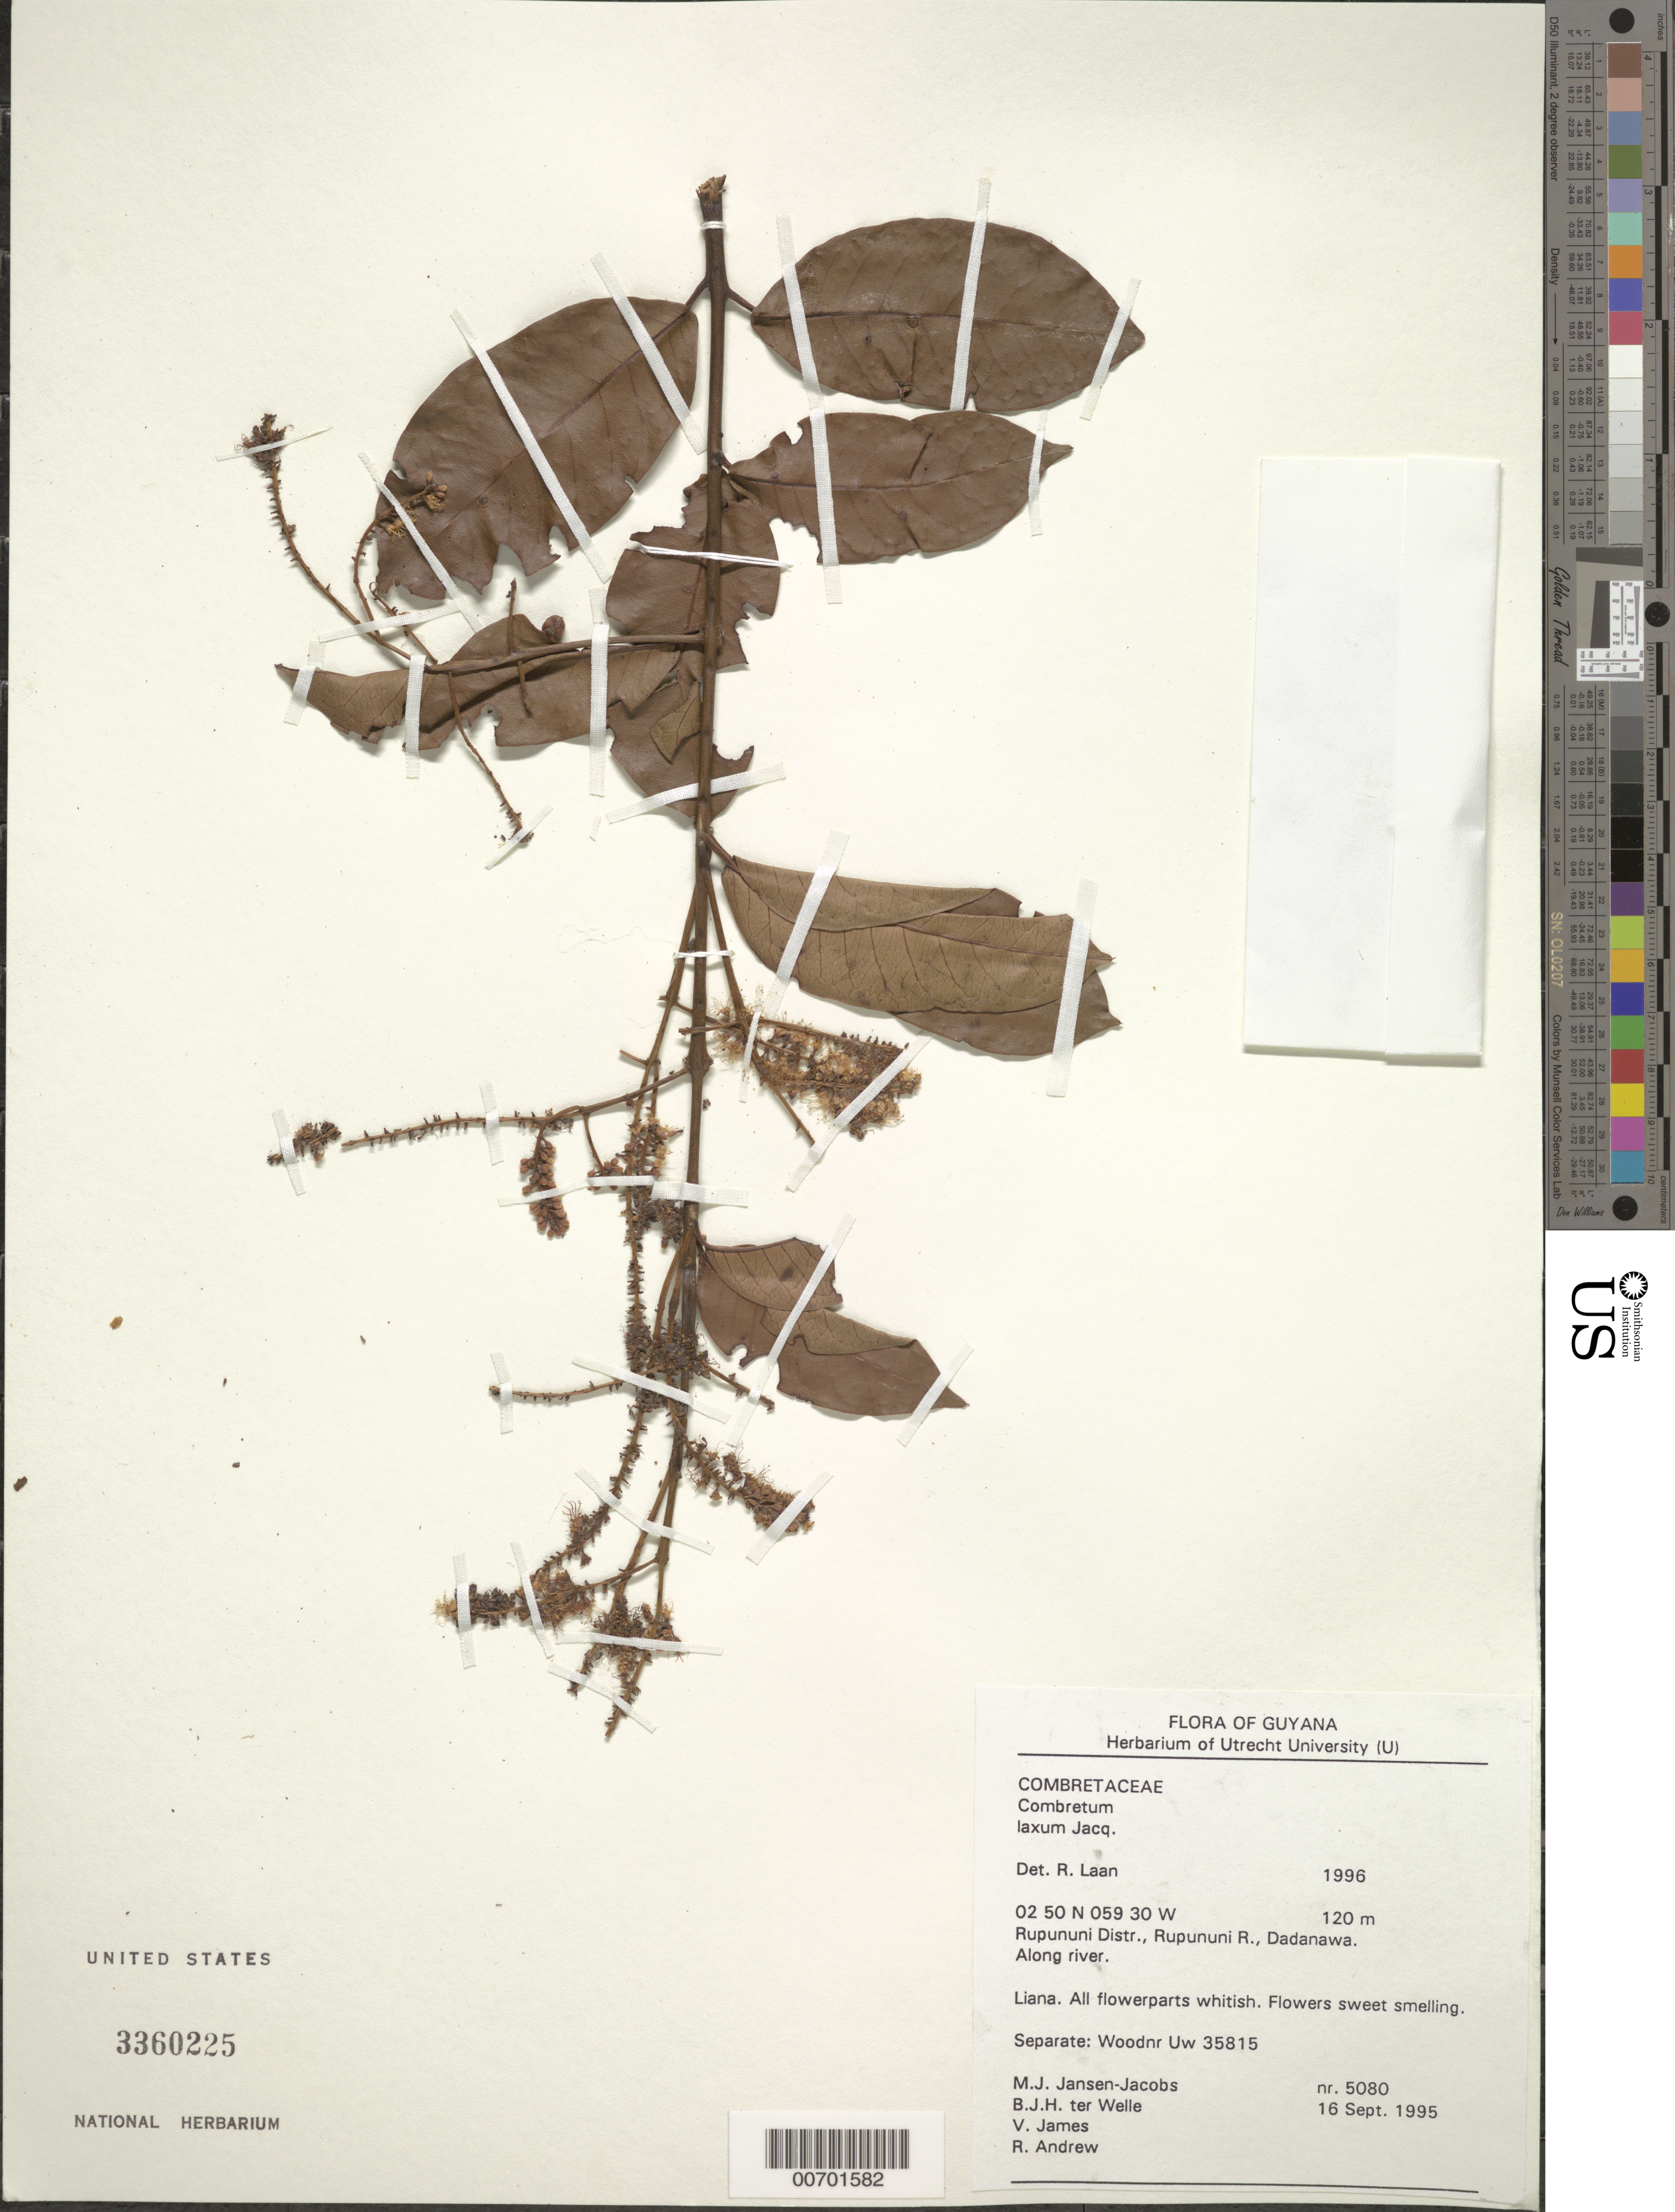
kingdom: Plantae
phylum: Tracheophyta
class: Magnoliopsida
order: Myrtales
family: Combretaceae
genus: Combretum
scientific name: Combretum laxum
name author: Jacq.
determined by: Laan, R.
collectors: M. J. Jansen-Jacobs, B. Welle, V. James & R. Andrew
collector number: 5080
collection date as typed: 16-Sep-95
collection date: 1995-09-16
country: Guyana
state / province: U. Takutu-U. Essequibo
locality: Dadanawa, Rupununi River, Rupununi District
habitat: Along river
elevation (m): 120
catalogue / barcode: US 3360225